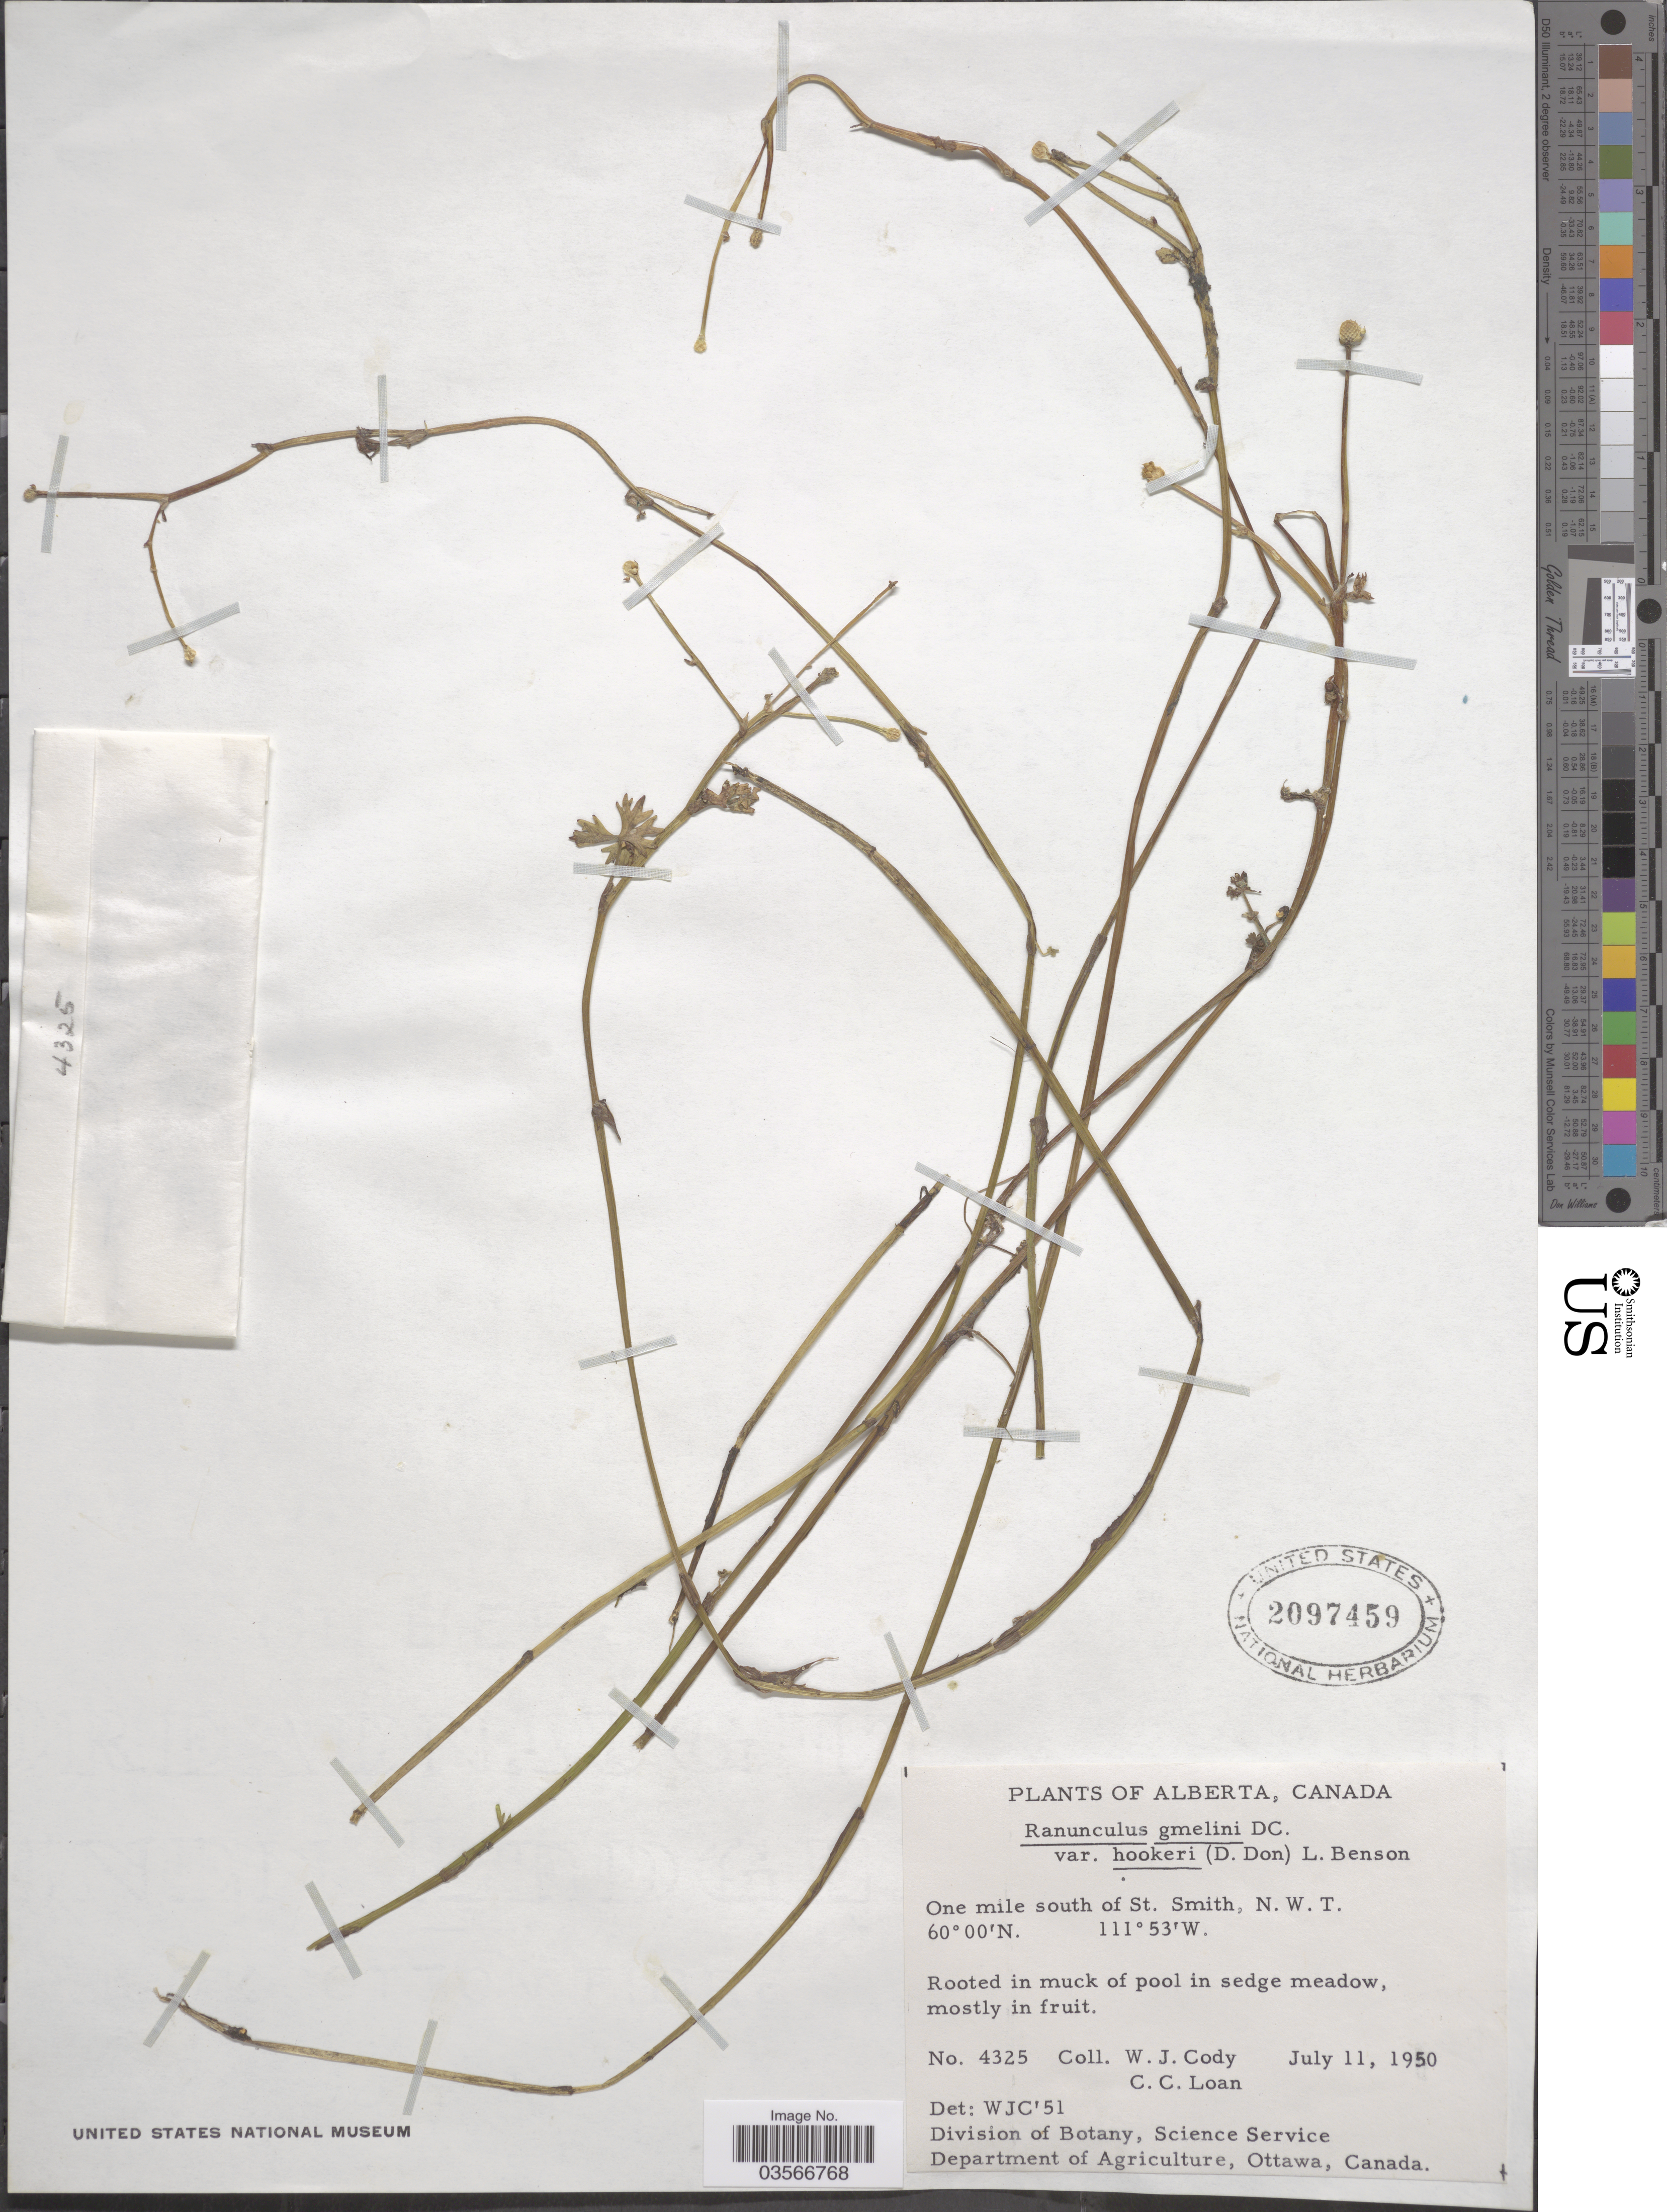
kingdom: Plantae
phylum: Tracheophyta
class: Magnoliopsida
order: Ranunculales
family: Ranunculaceae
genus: Ranunculus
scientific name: Ranunculus gmelinii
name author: DC.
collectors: W. Cody & C. Loan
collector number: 4325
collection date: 1950-07-11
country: Canada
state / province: Alberta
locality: One mile south of St. Smith, N. W. T.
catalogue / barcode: US 2097459